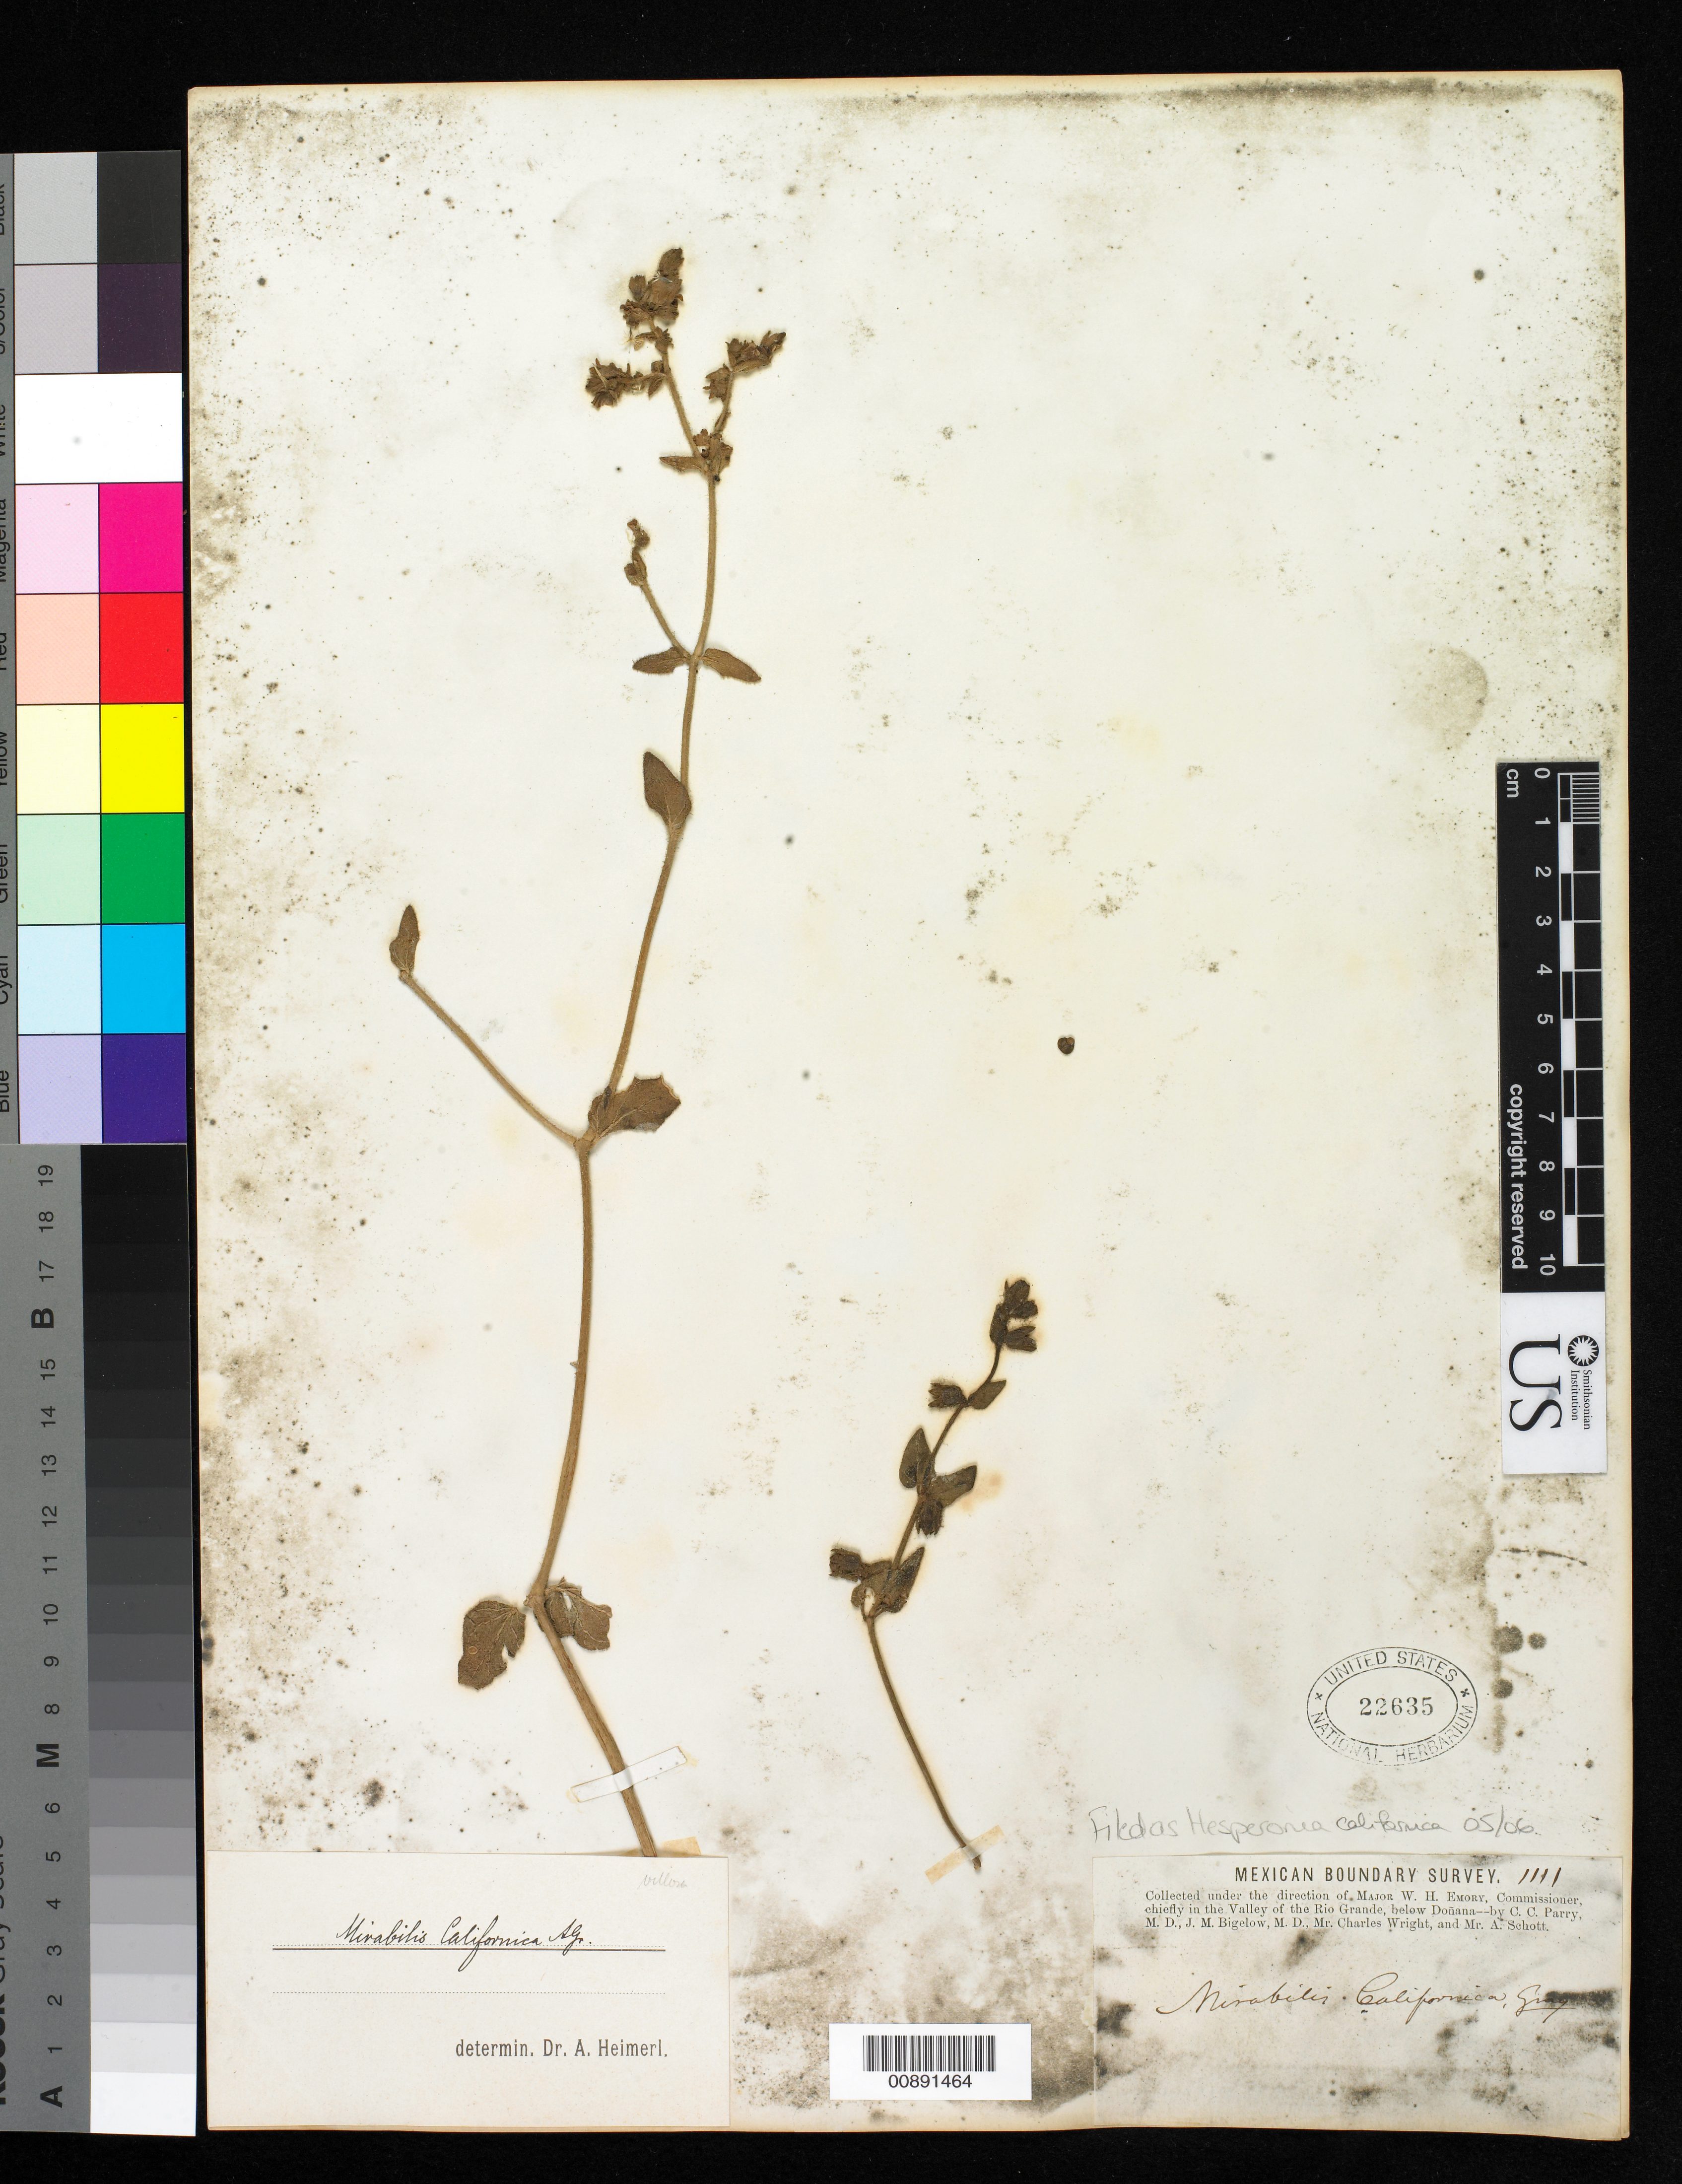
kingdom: Plantae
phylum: Tracheophyta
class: Magnoliopsida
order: Caryophyllales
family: Nyctaginaceae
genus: Hesperonia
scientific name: Hesperonia californica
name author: (A. Gray) Standl.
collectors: C. C. Parry, J. M. Bigelow, C. Wright & A. C. V. Schott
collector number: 1111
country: United States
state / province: New Mexico / Texas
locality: Valley of the Rio Grande, below Doñana.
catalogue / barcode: US 22635